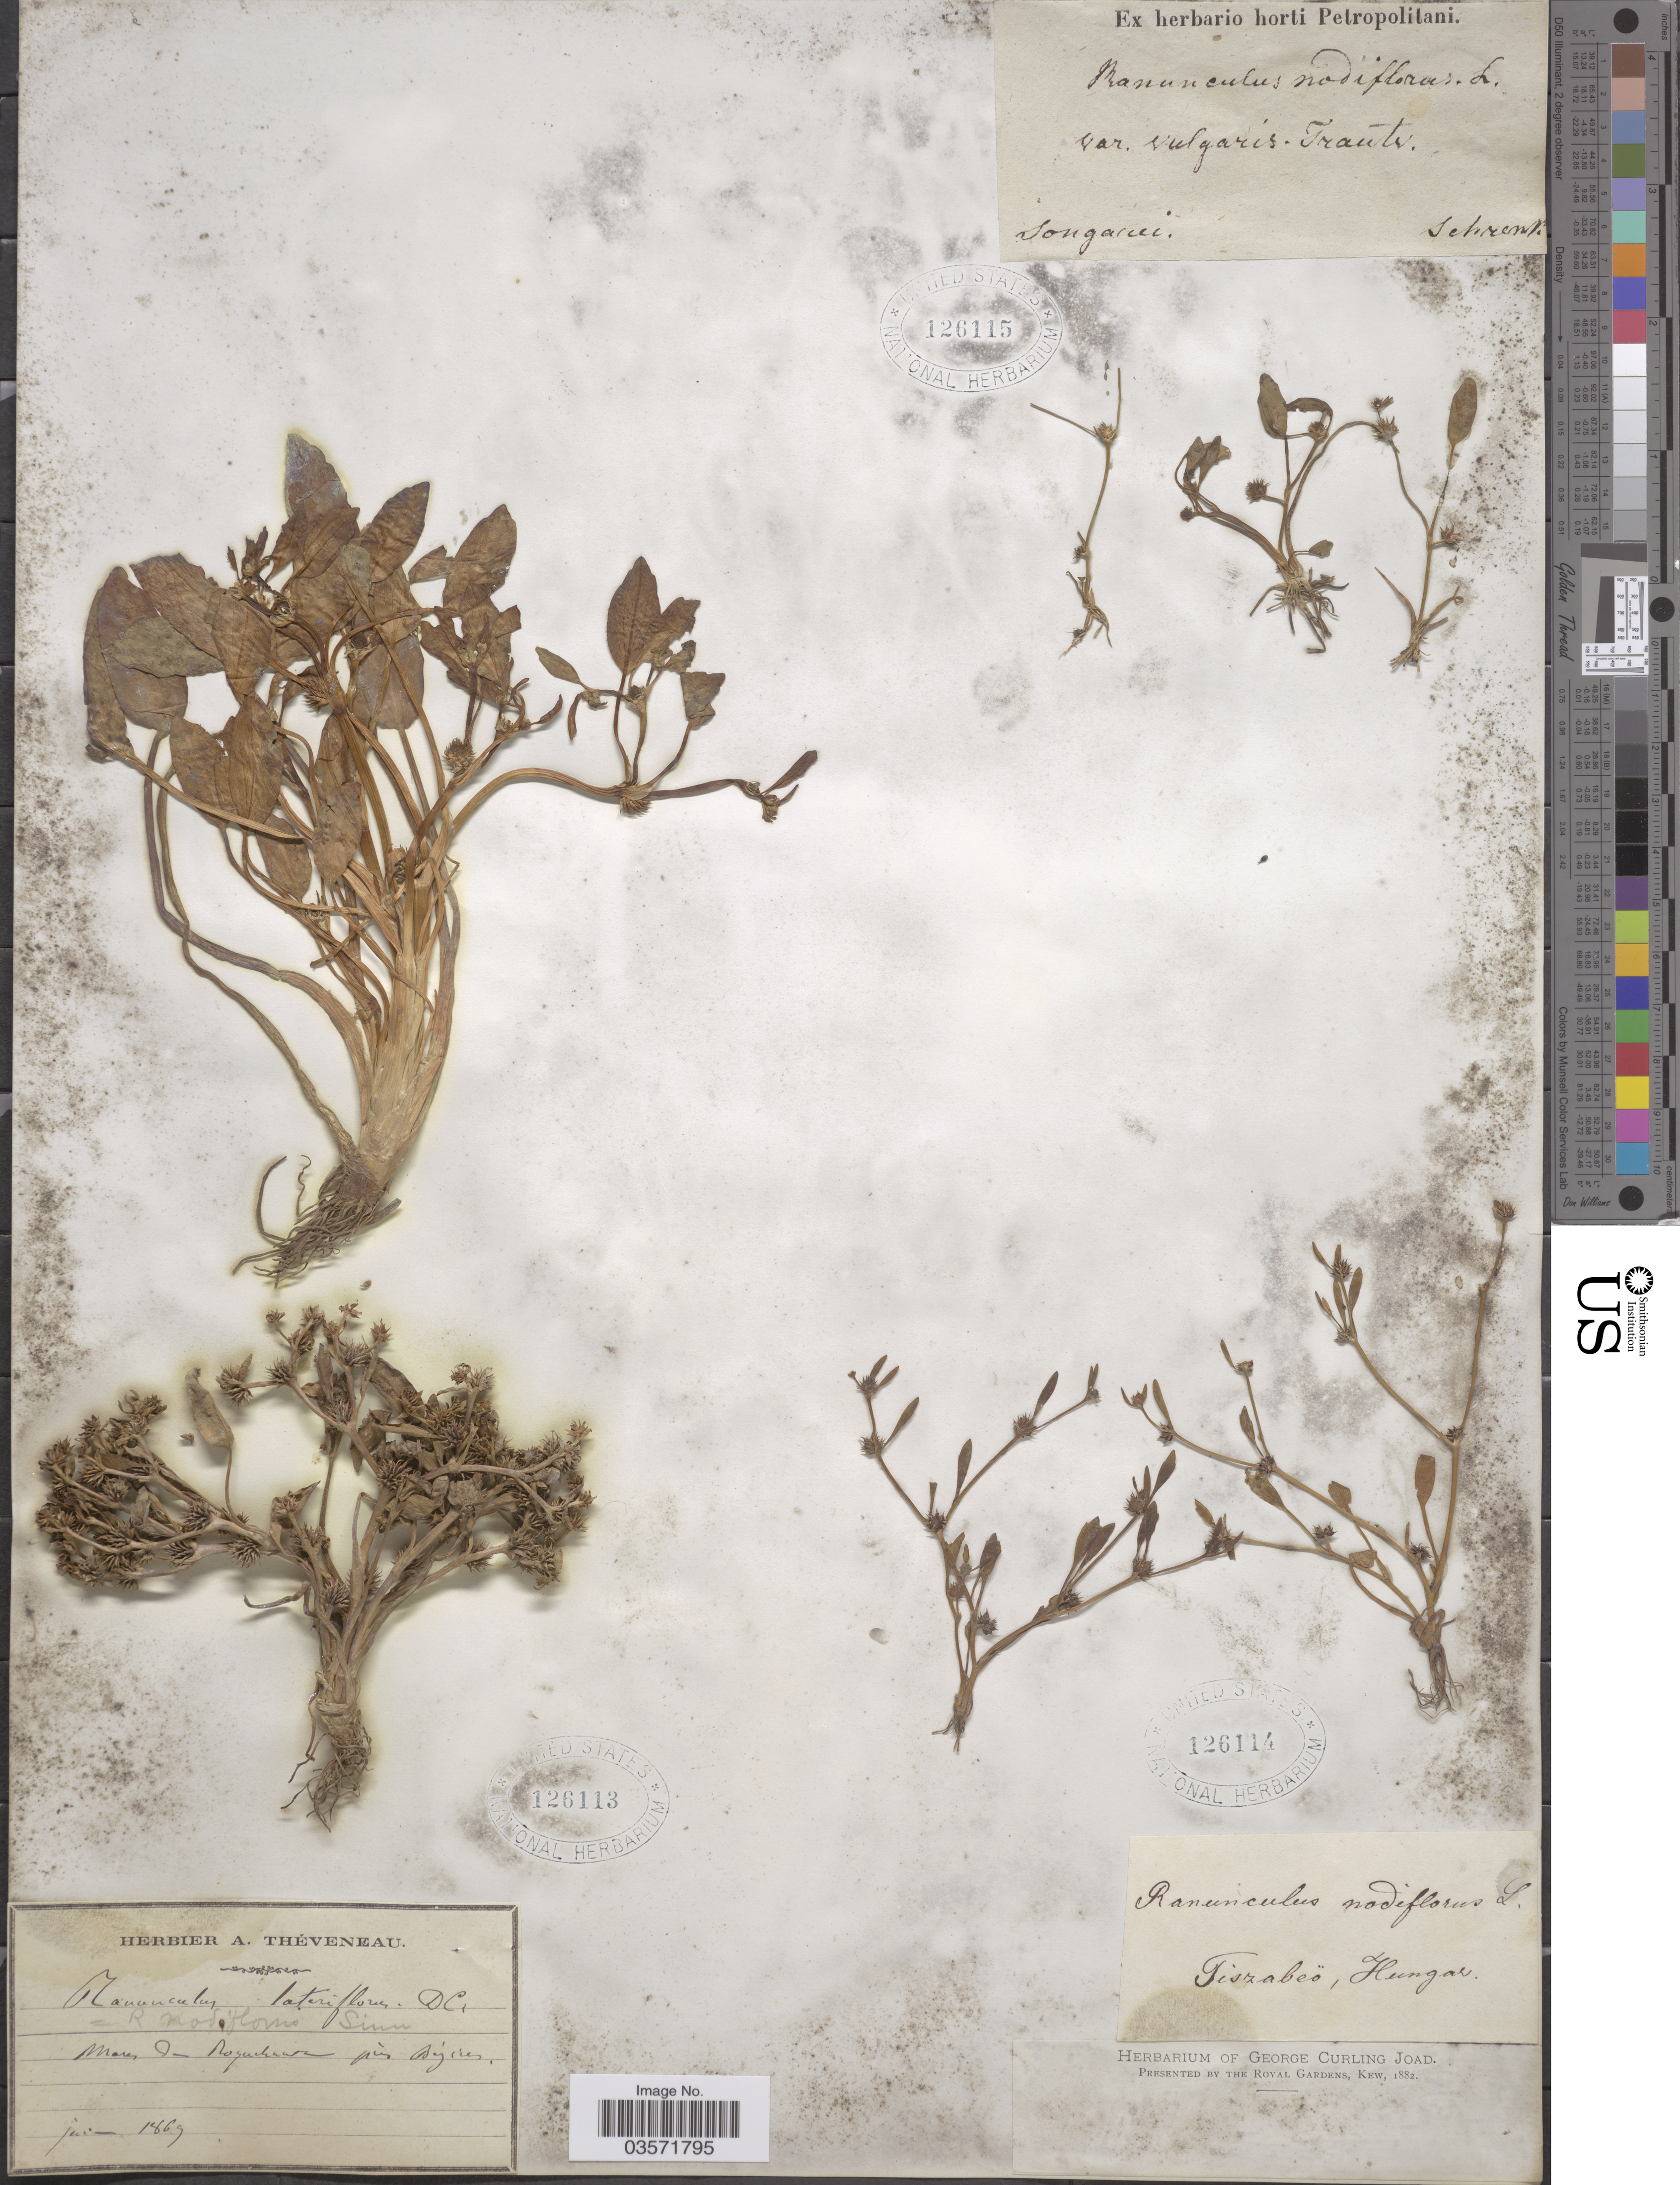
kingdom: Plantae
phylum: Tracheophyta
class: Magnoliopsida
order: Ranunculales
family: Ranunculaceae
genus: Ranunculus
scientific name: Ranunculus nodiflorus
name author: L.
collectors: ex herb. George Curling Joad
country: Hungary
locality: Tiszabeö.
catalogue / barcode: US 126114-3